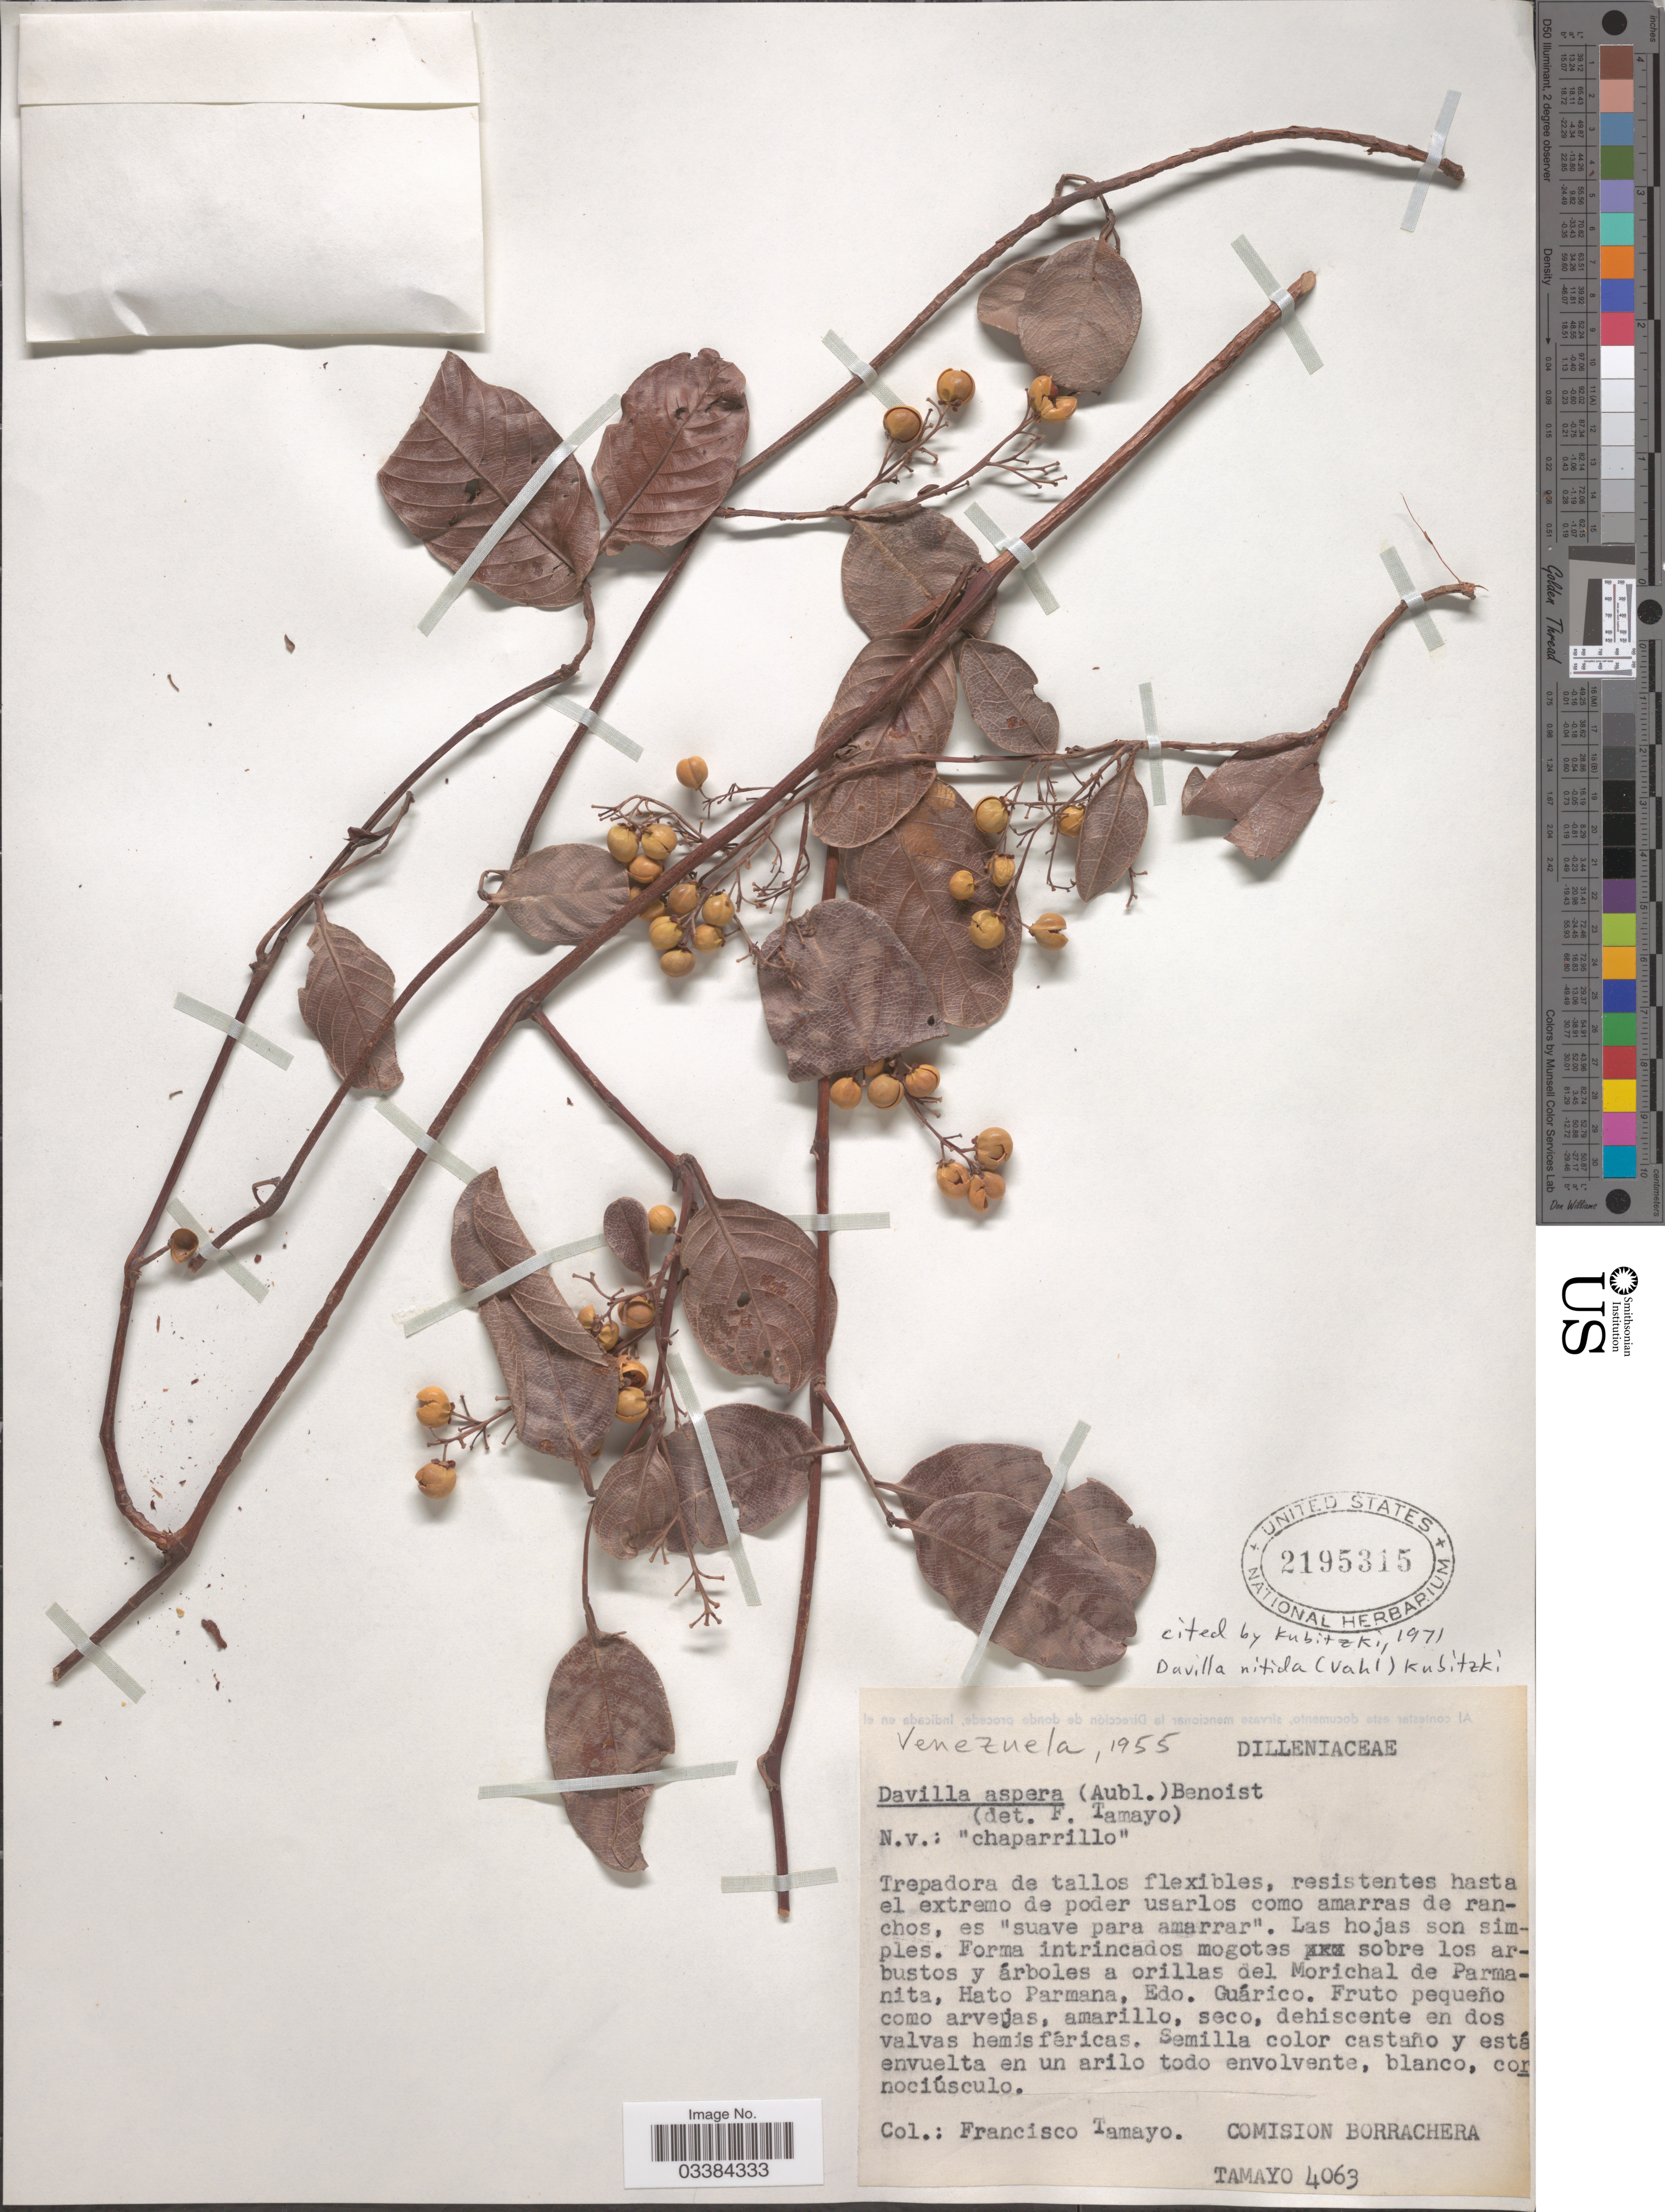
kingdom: Plantae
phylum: Tracheophyta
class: Magnoliopsida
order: Dilleniales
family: Dilleniaceae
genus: Davilla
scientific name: Davilla nitida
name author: (Vahl) Kubitzki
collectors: F. Tamayo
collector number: Tamayo 4063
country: Venezuela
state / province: Guárico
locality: Forma intrincados mogotas sobre los arbustos y árboles a orillas del Morichal de Parmanita, Hato Parmana, Edo. Guárico.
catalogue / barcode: US 2195315